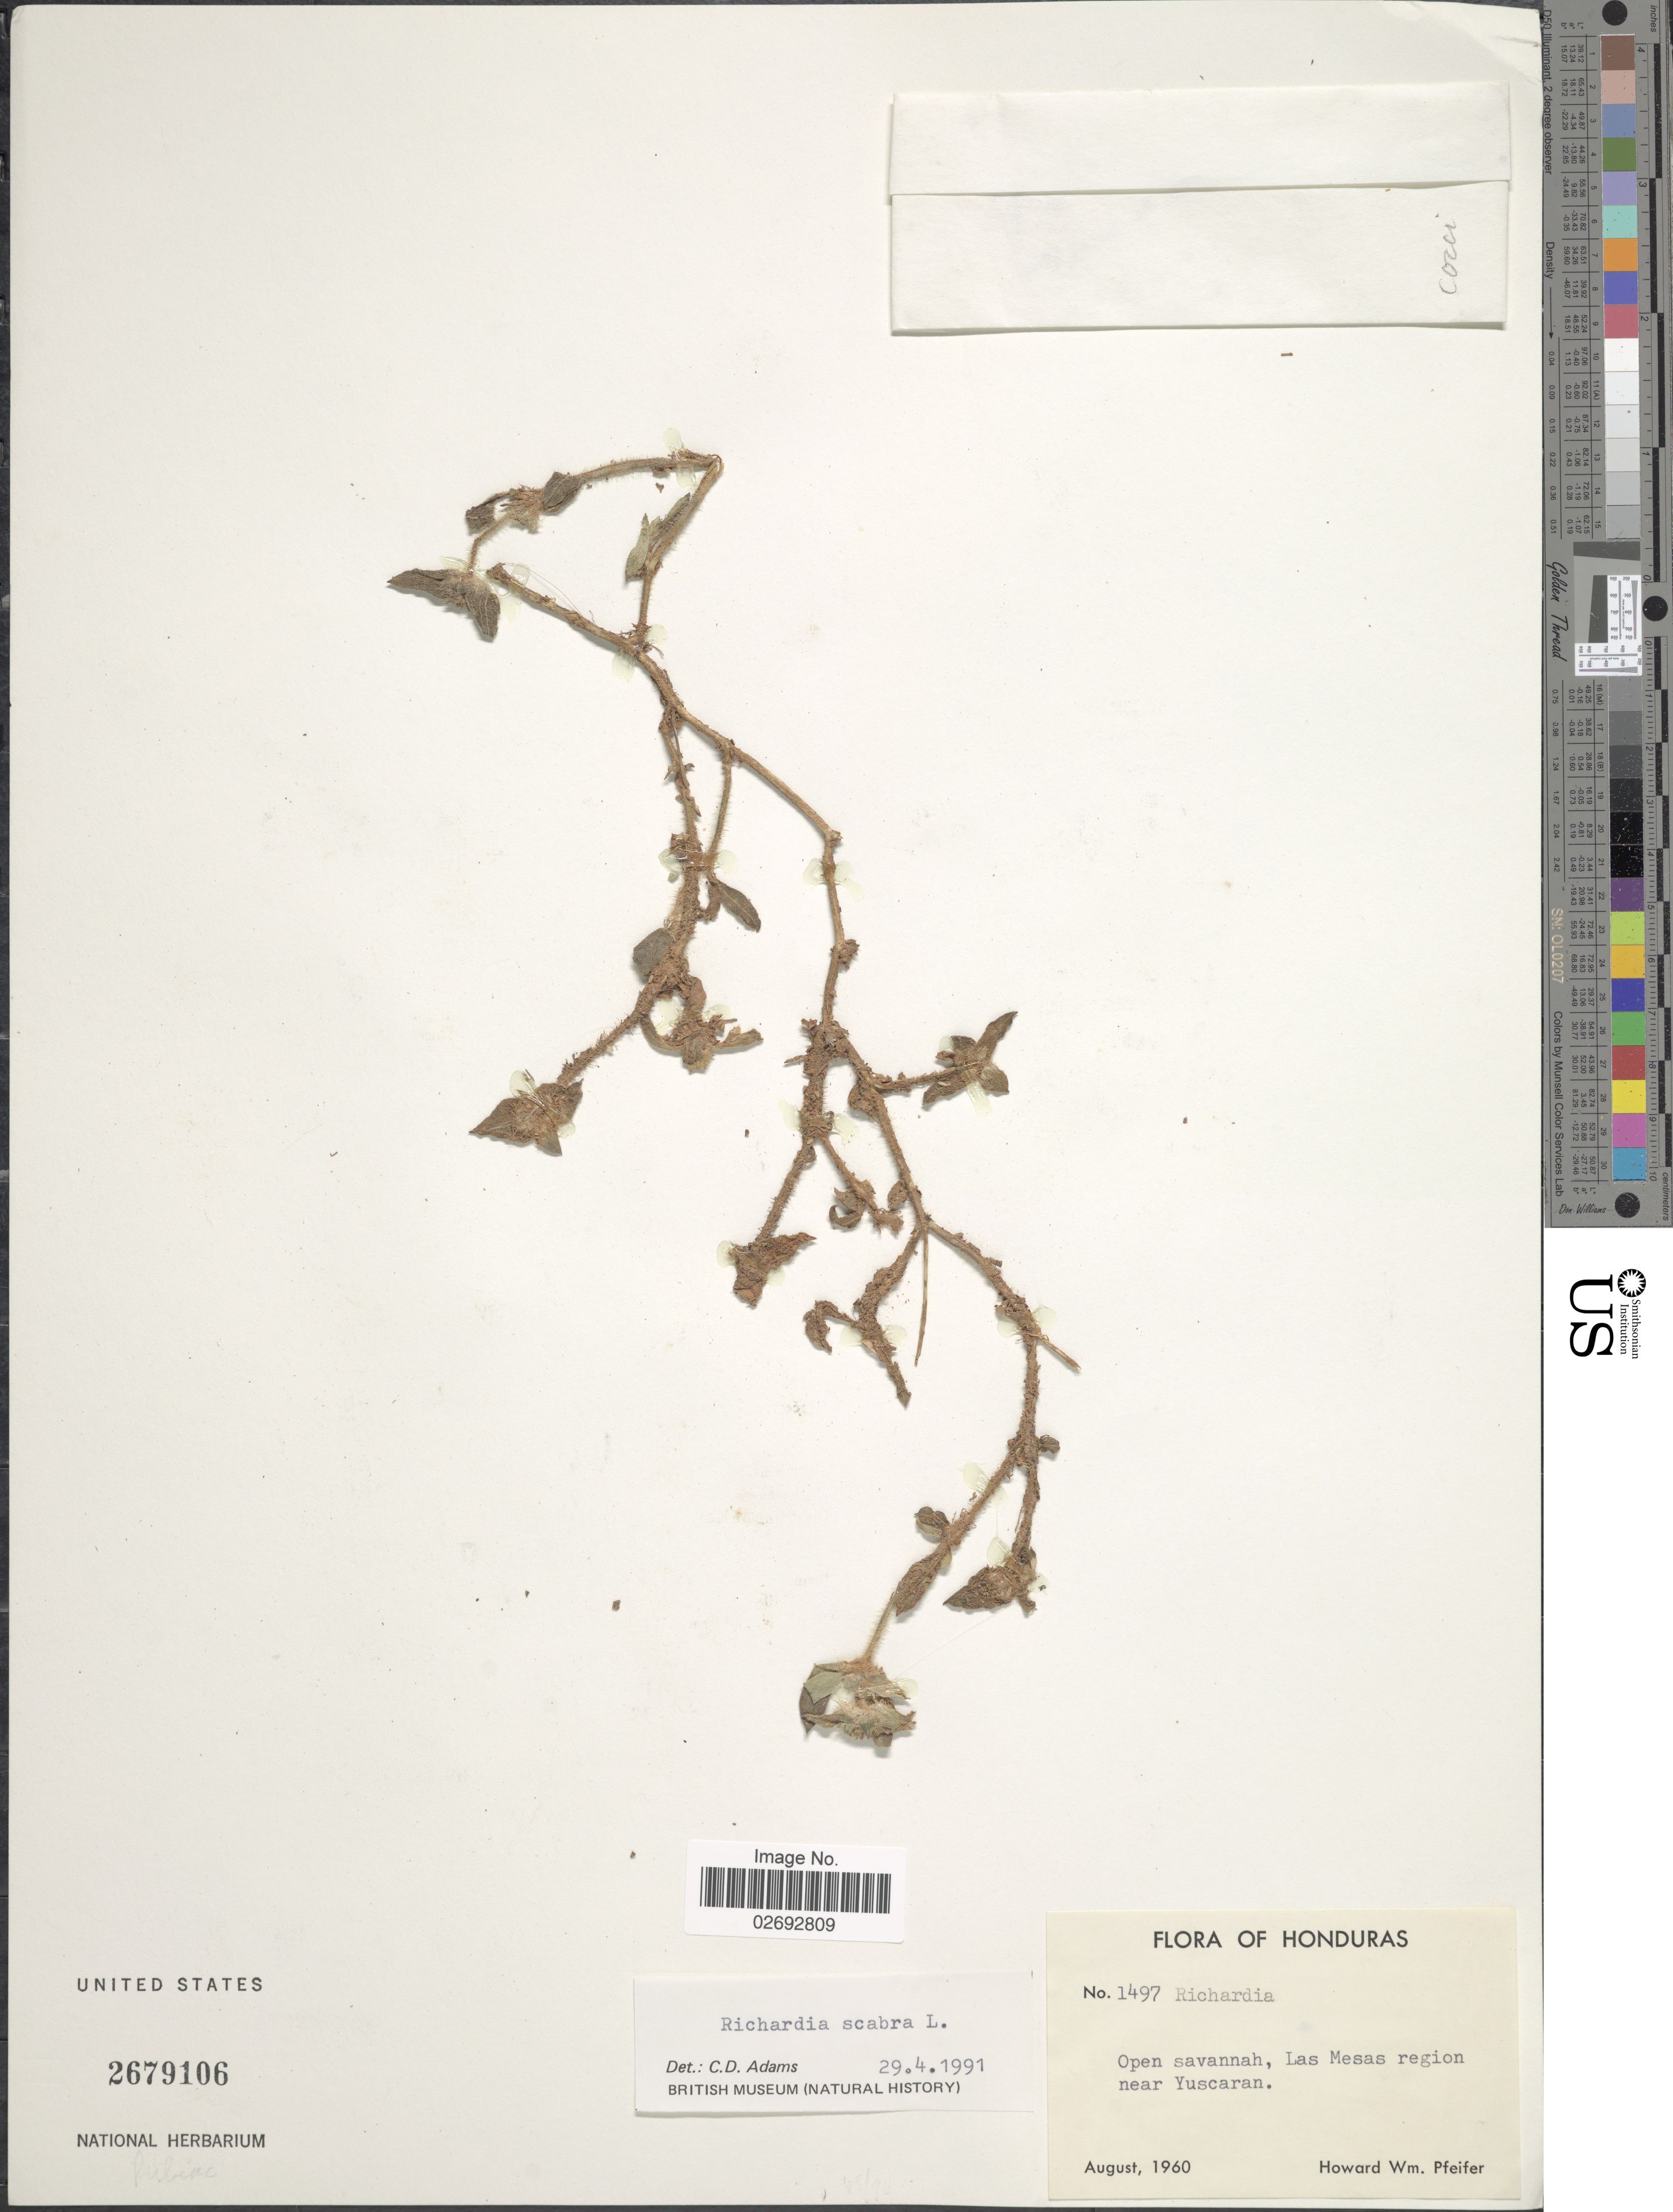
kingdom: Plantae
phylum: Tracheophyta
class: Magnoliopsida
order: Gentianales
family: Rubiaceae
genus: Richardia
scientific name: Richardia scabra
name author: L.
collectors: H. W. Pfeifer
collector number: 1497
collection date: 1960-08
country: Honduras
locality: Las Mesas region near Yuscaran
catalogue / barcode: US 2679106